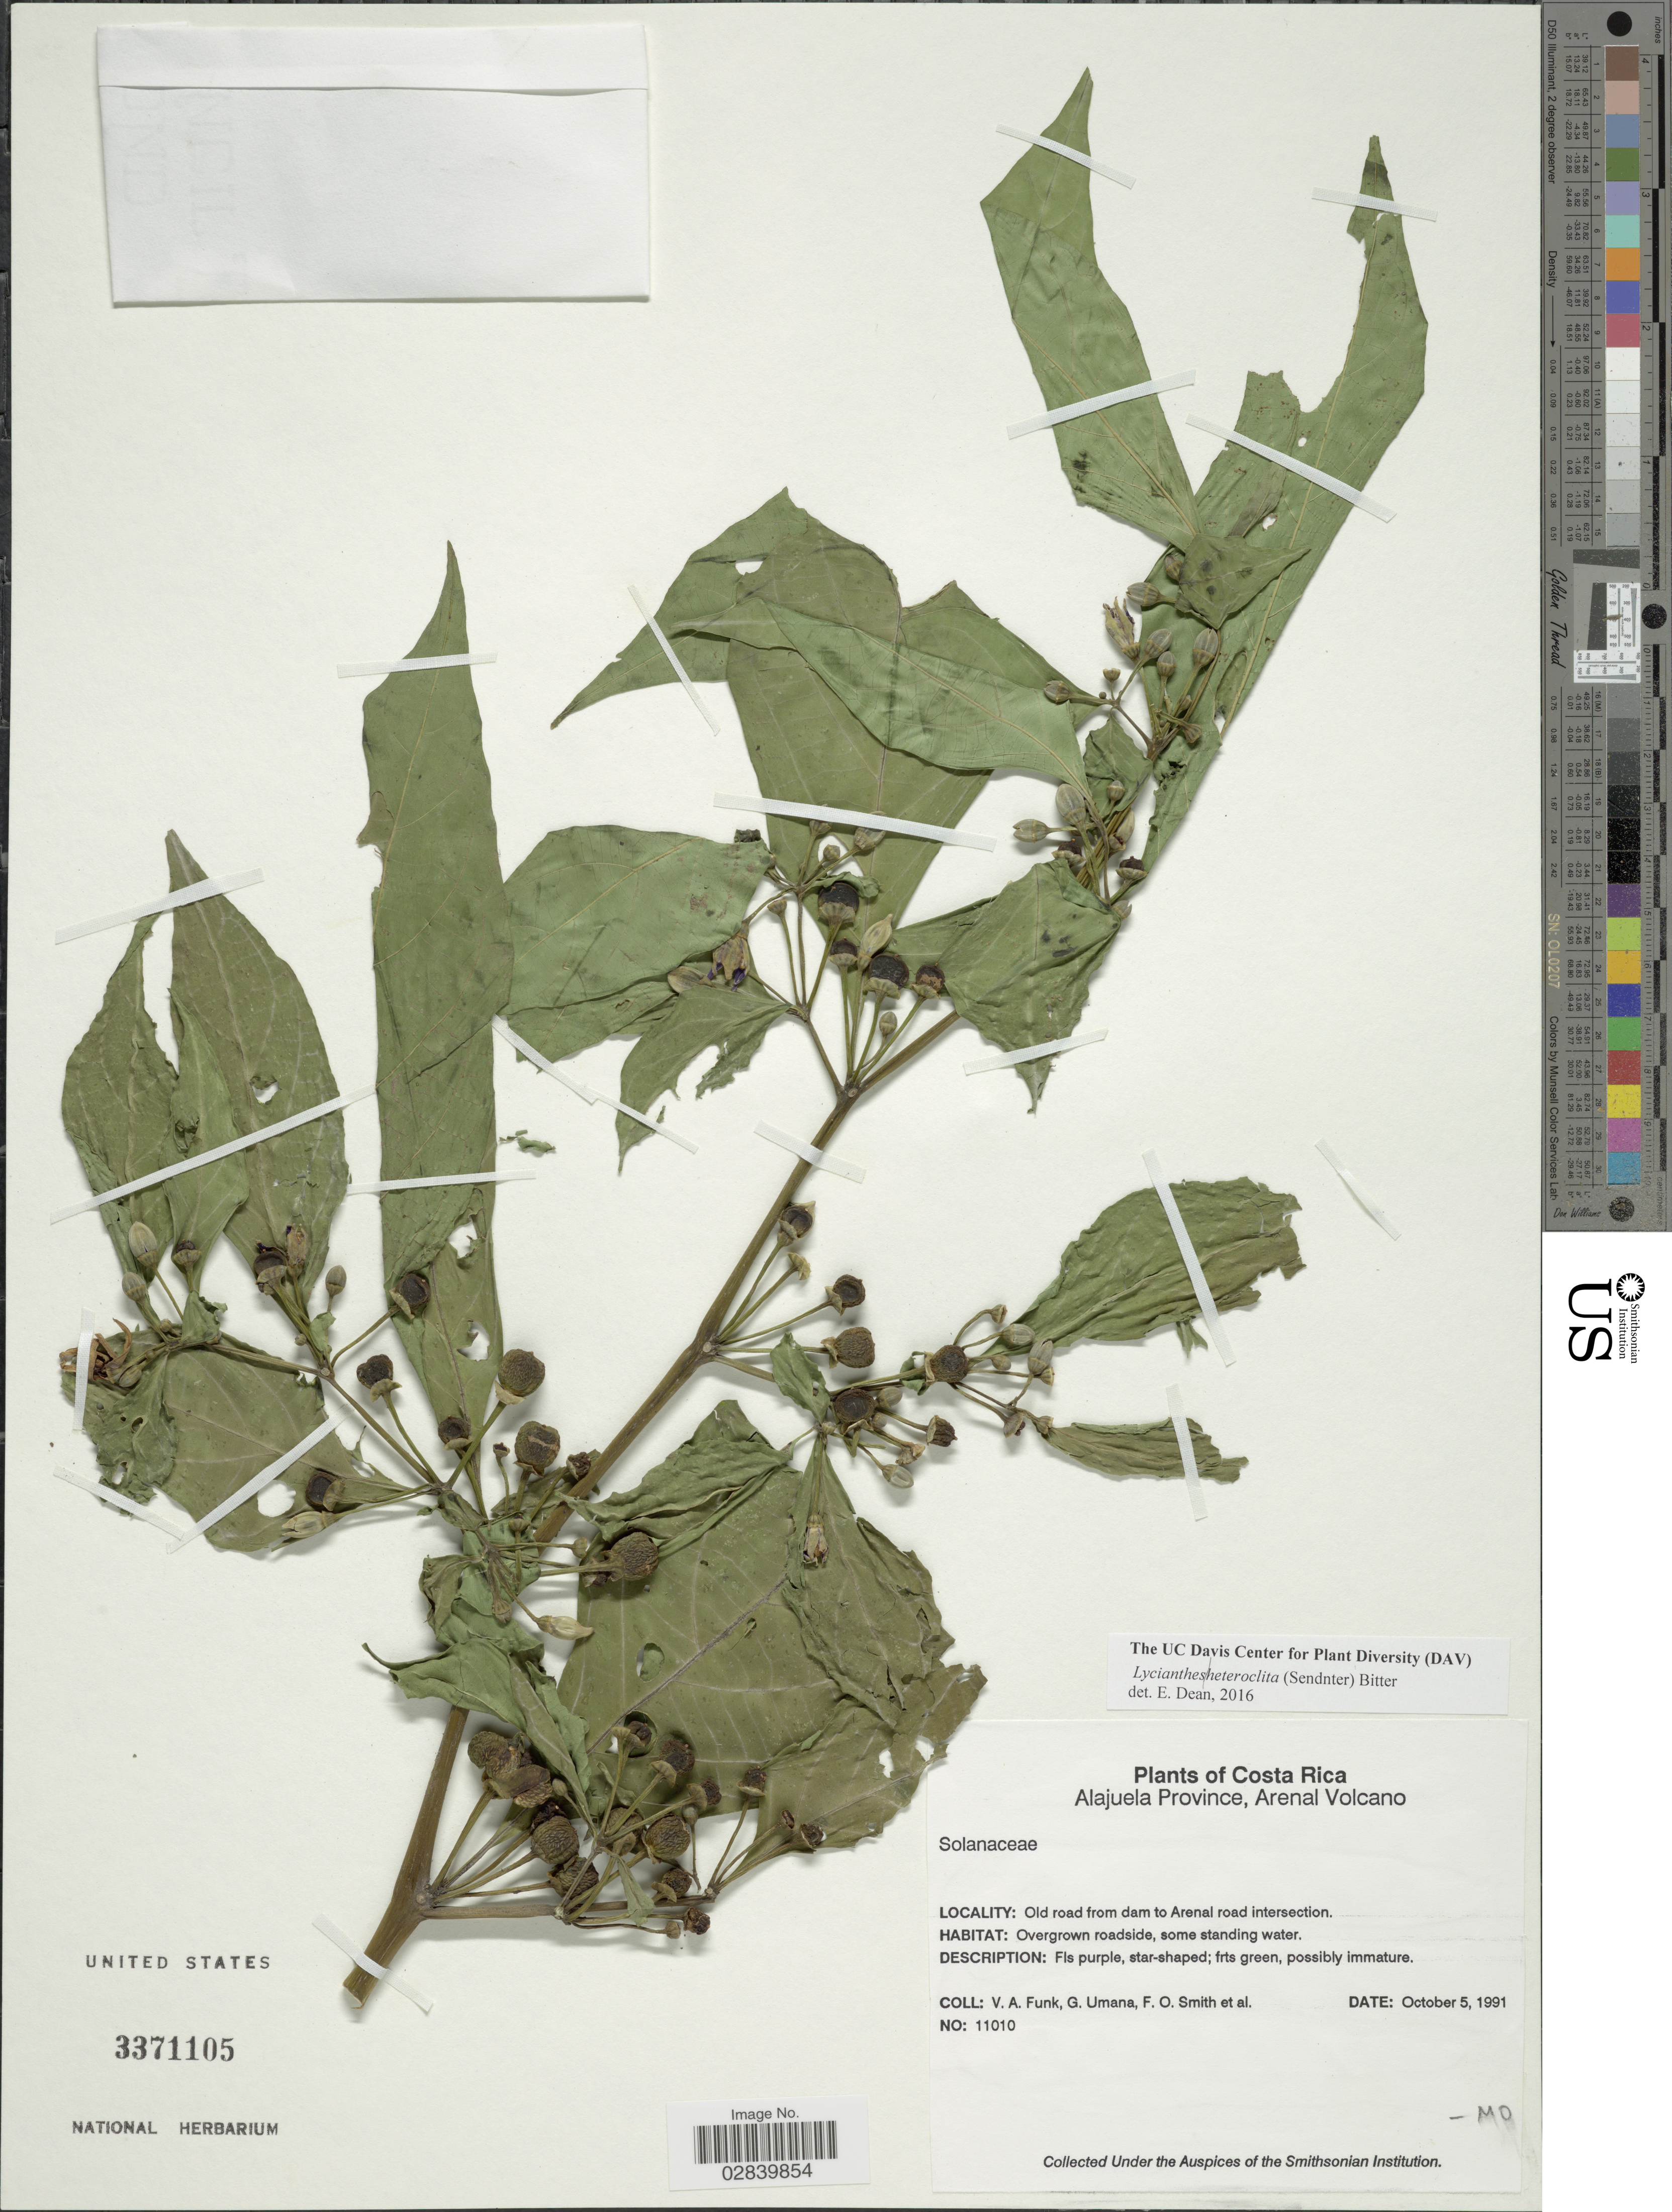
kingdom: Plantae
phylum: Tracheophyta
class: Magnoliopsida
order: Solanales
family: Solanaceae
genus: Lycianthes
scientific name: Lycianthes heteroclita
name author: (Sendtn.) Bitter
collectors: V. Funk, G. Umana, F. Smith & et al.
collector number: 11010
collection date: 1991-10-05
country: Costa Rica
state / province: Alajuela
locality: Arenal Volcano. Old road from dam to Arenal road intersection.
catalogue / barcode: US 3371105